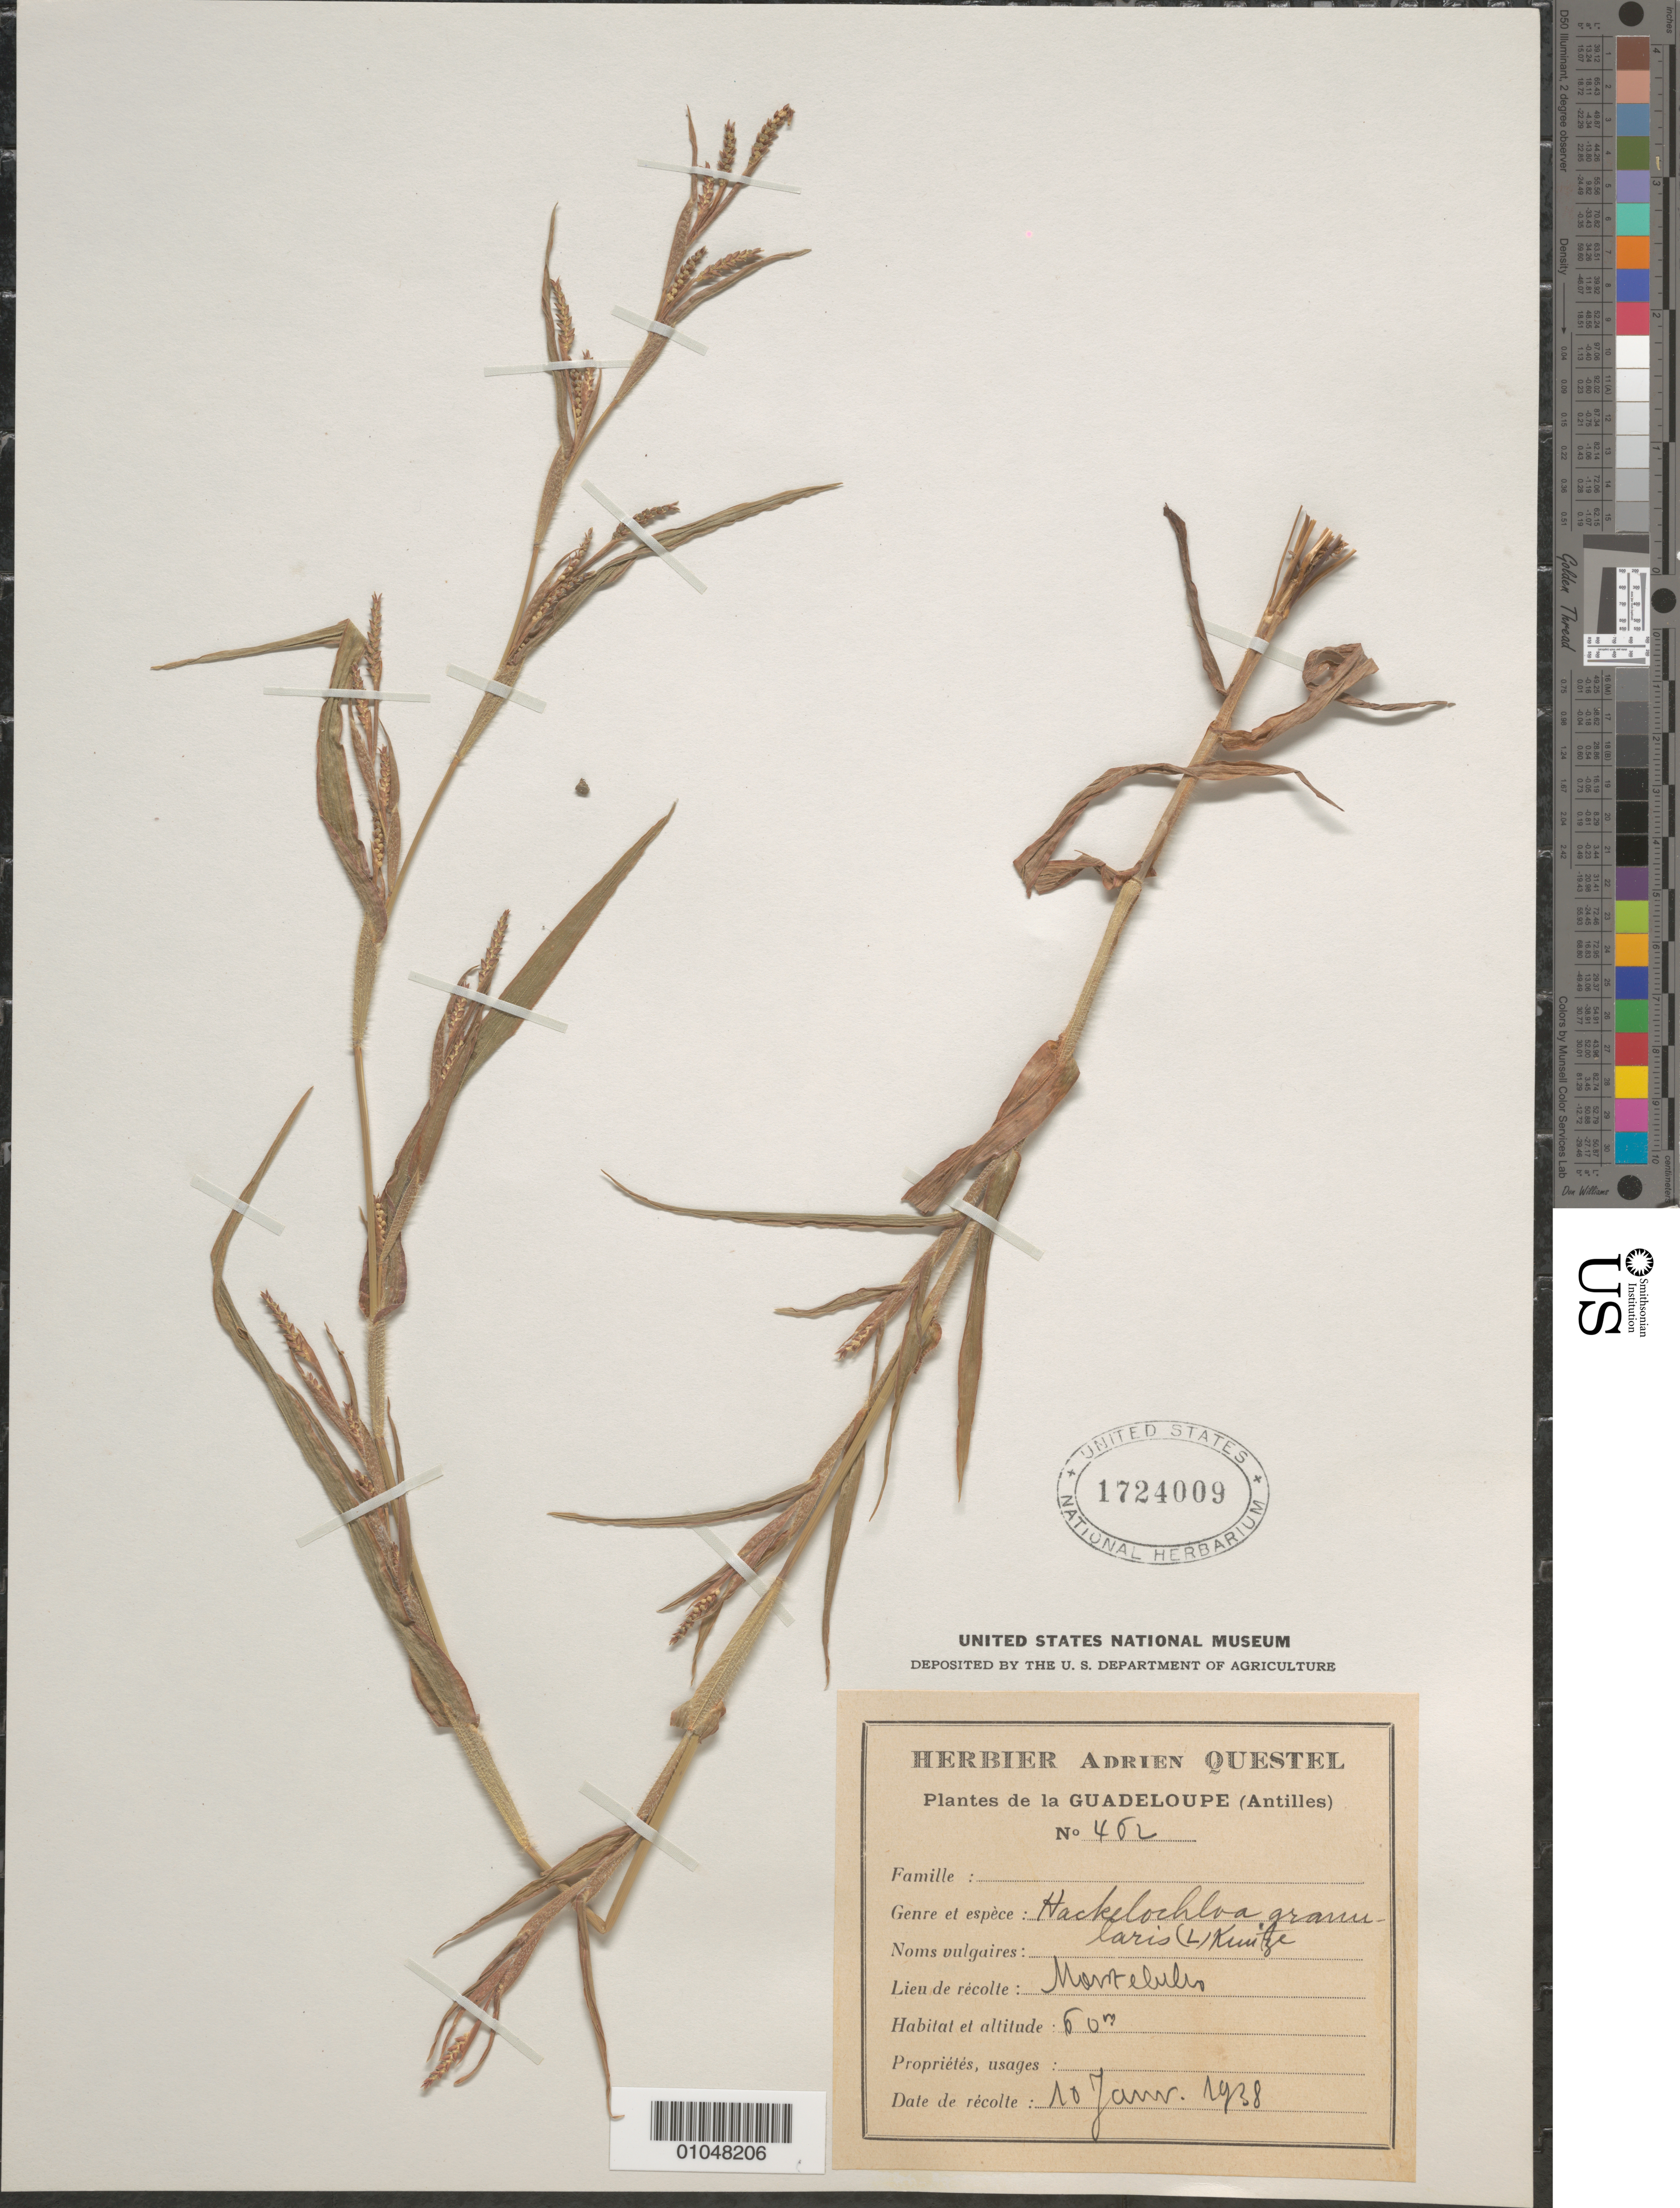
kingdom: Plantae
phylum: Tracheophyta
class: Liliopsida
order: Poales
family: Poaceae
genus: Hackelochloa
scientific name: Hackelochloa granularis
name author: (L.) Kuntze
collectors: A. Questel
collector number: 402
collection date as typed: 10 Jan 1938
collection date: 1938-01-10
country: Guadeloupe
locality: Montebello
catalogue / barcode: US 1724009